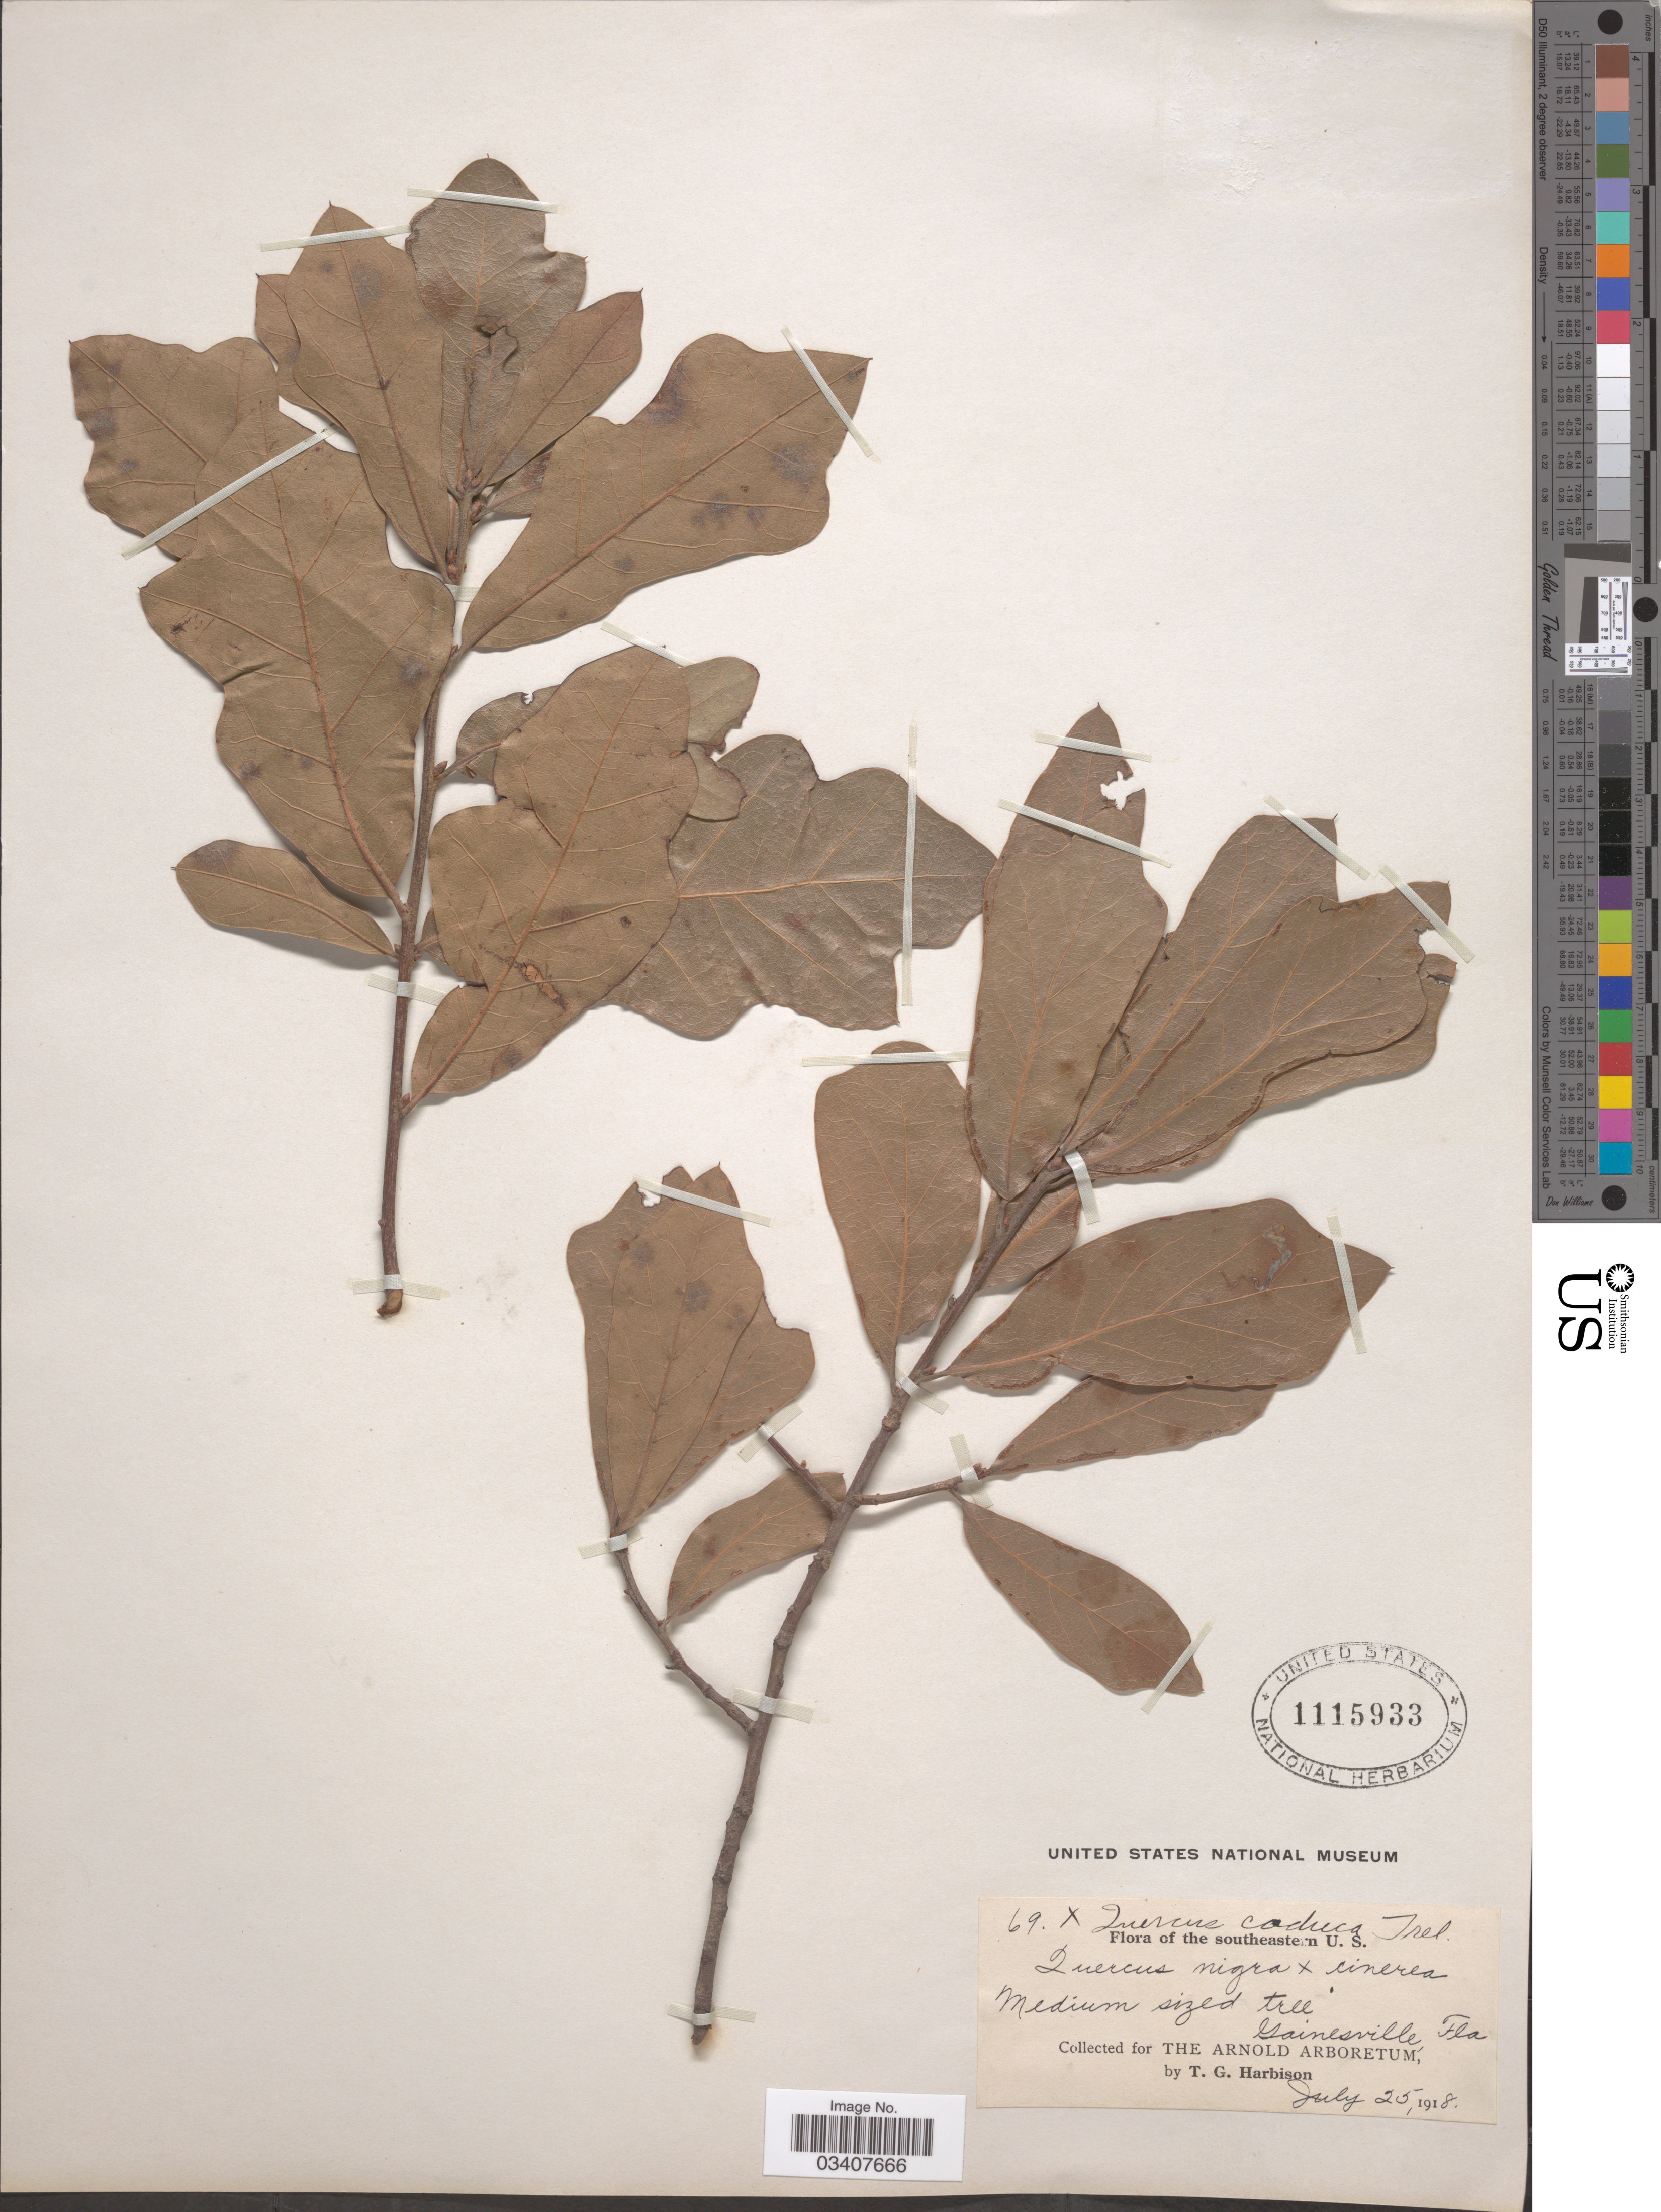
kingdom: Plantae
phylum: Tracheophyta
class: Magnoliopsida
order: Fagales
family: Fagaceae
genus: Quercus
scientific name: Quercus nigra x Q. cinerea Michx.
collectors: T. Harbison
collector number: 69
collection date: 1918-07-25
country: United States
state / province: Florida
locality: Southeastern U. S. Gainesville.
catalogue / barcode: US 1115933